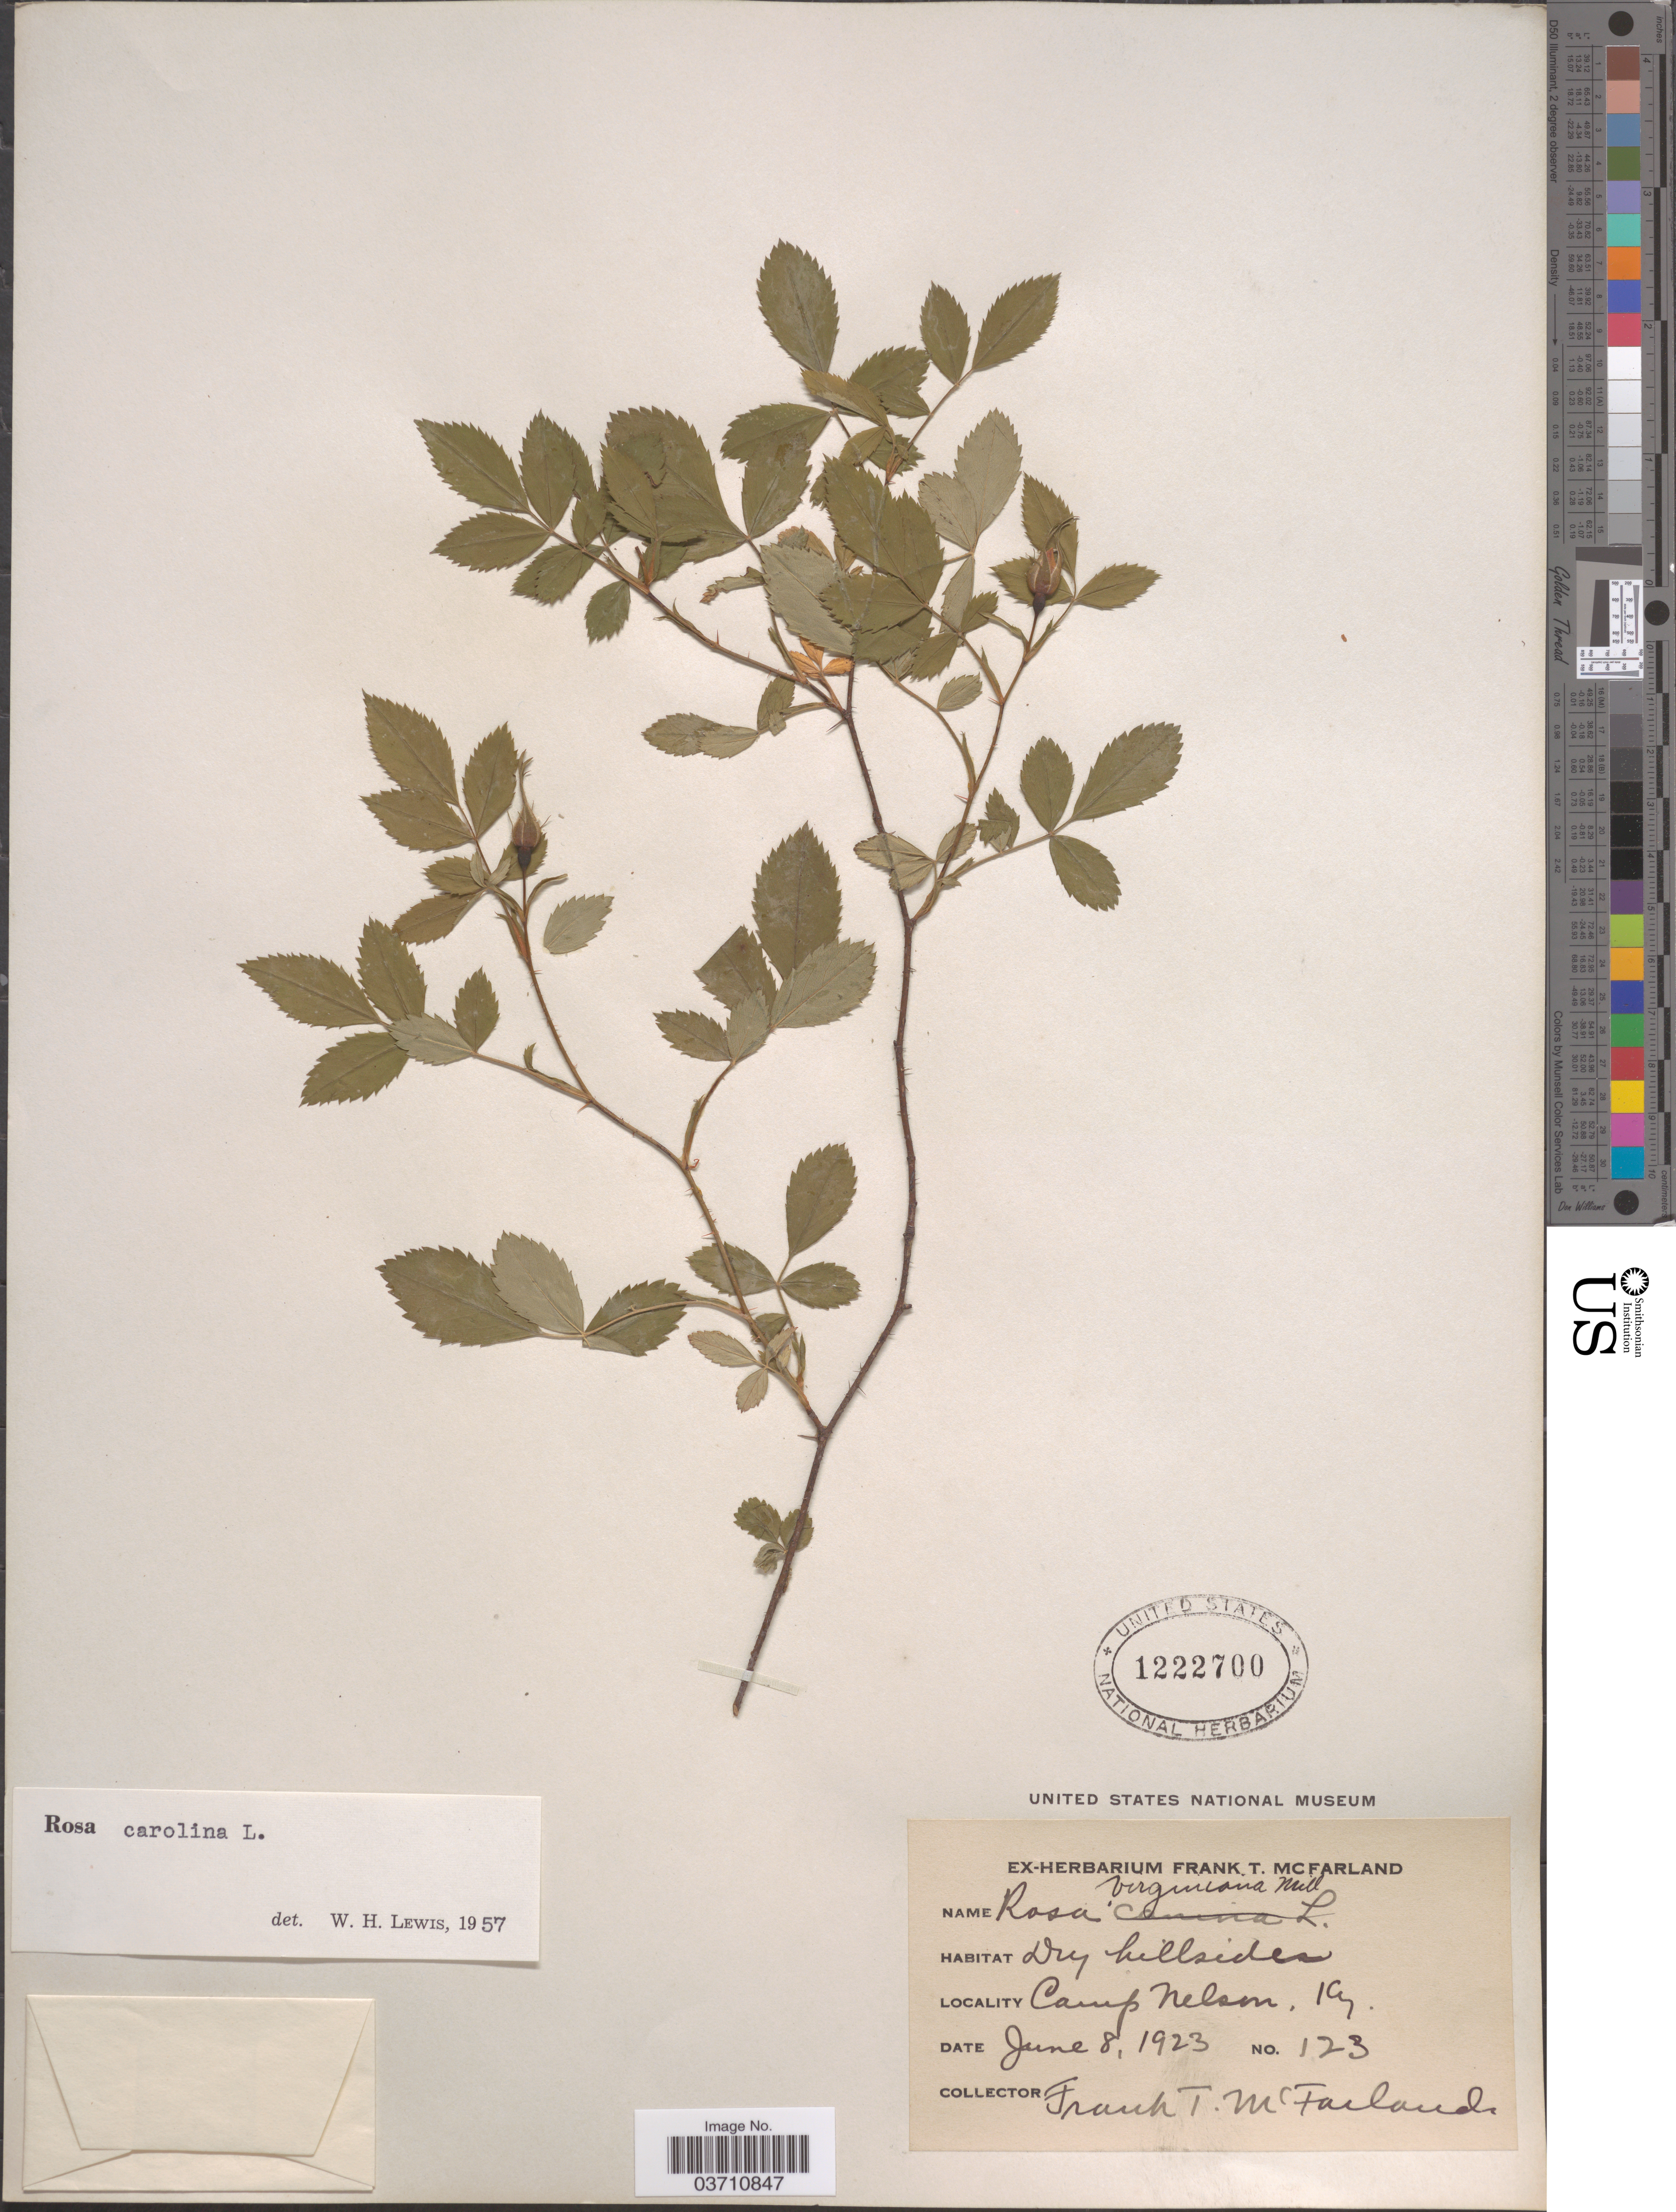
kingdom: Plantae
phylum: Tracheophyta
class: Magnoliopsida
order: Rosales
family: Rosaceae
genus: Rosa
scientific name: Rosa carolina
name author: L.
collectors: F. McFarland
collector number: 123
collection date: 1923-06-08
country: United States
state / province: Kentucky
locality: Camp Nelson.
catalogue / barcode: US 1222700